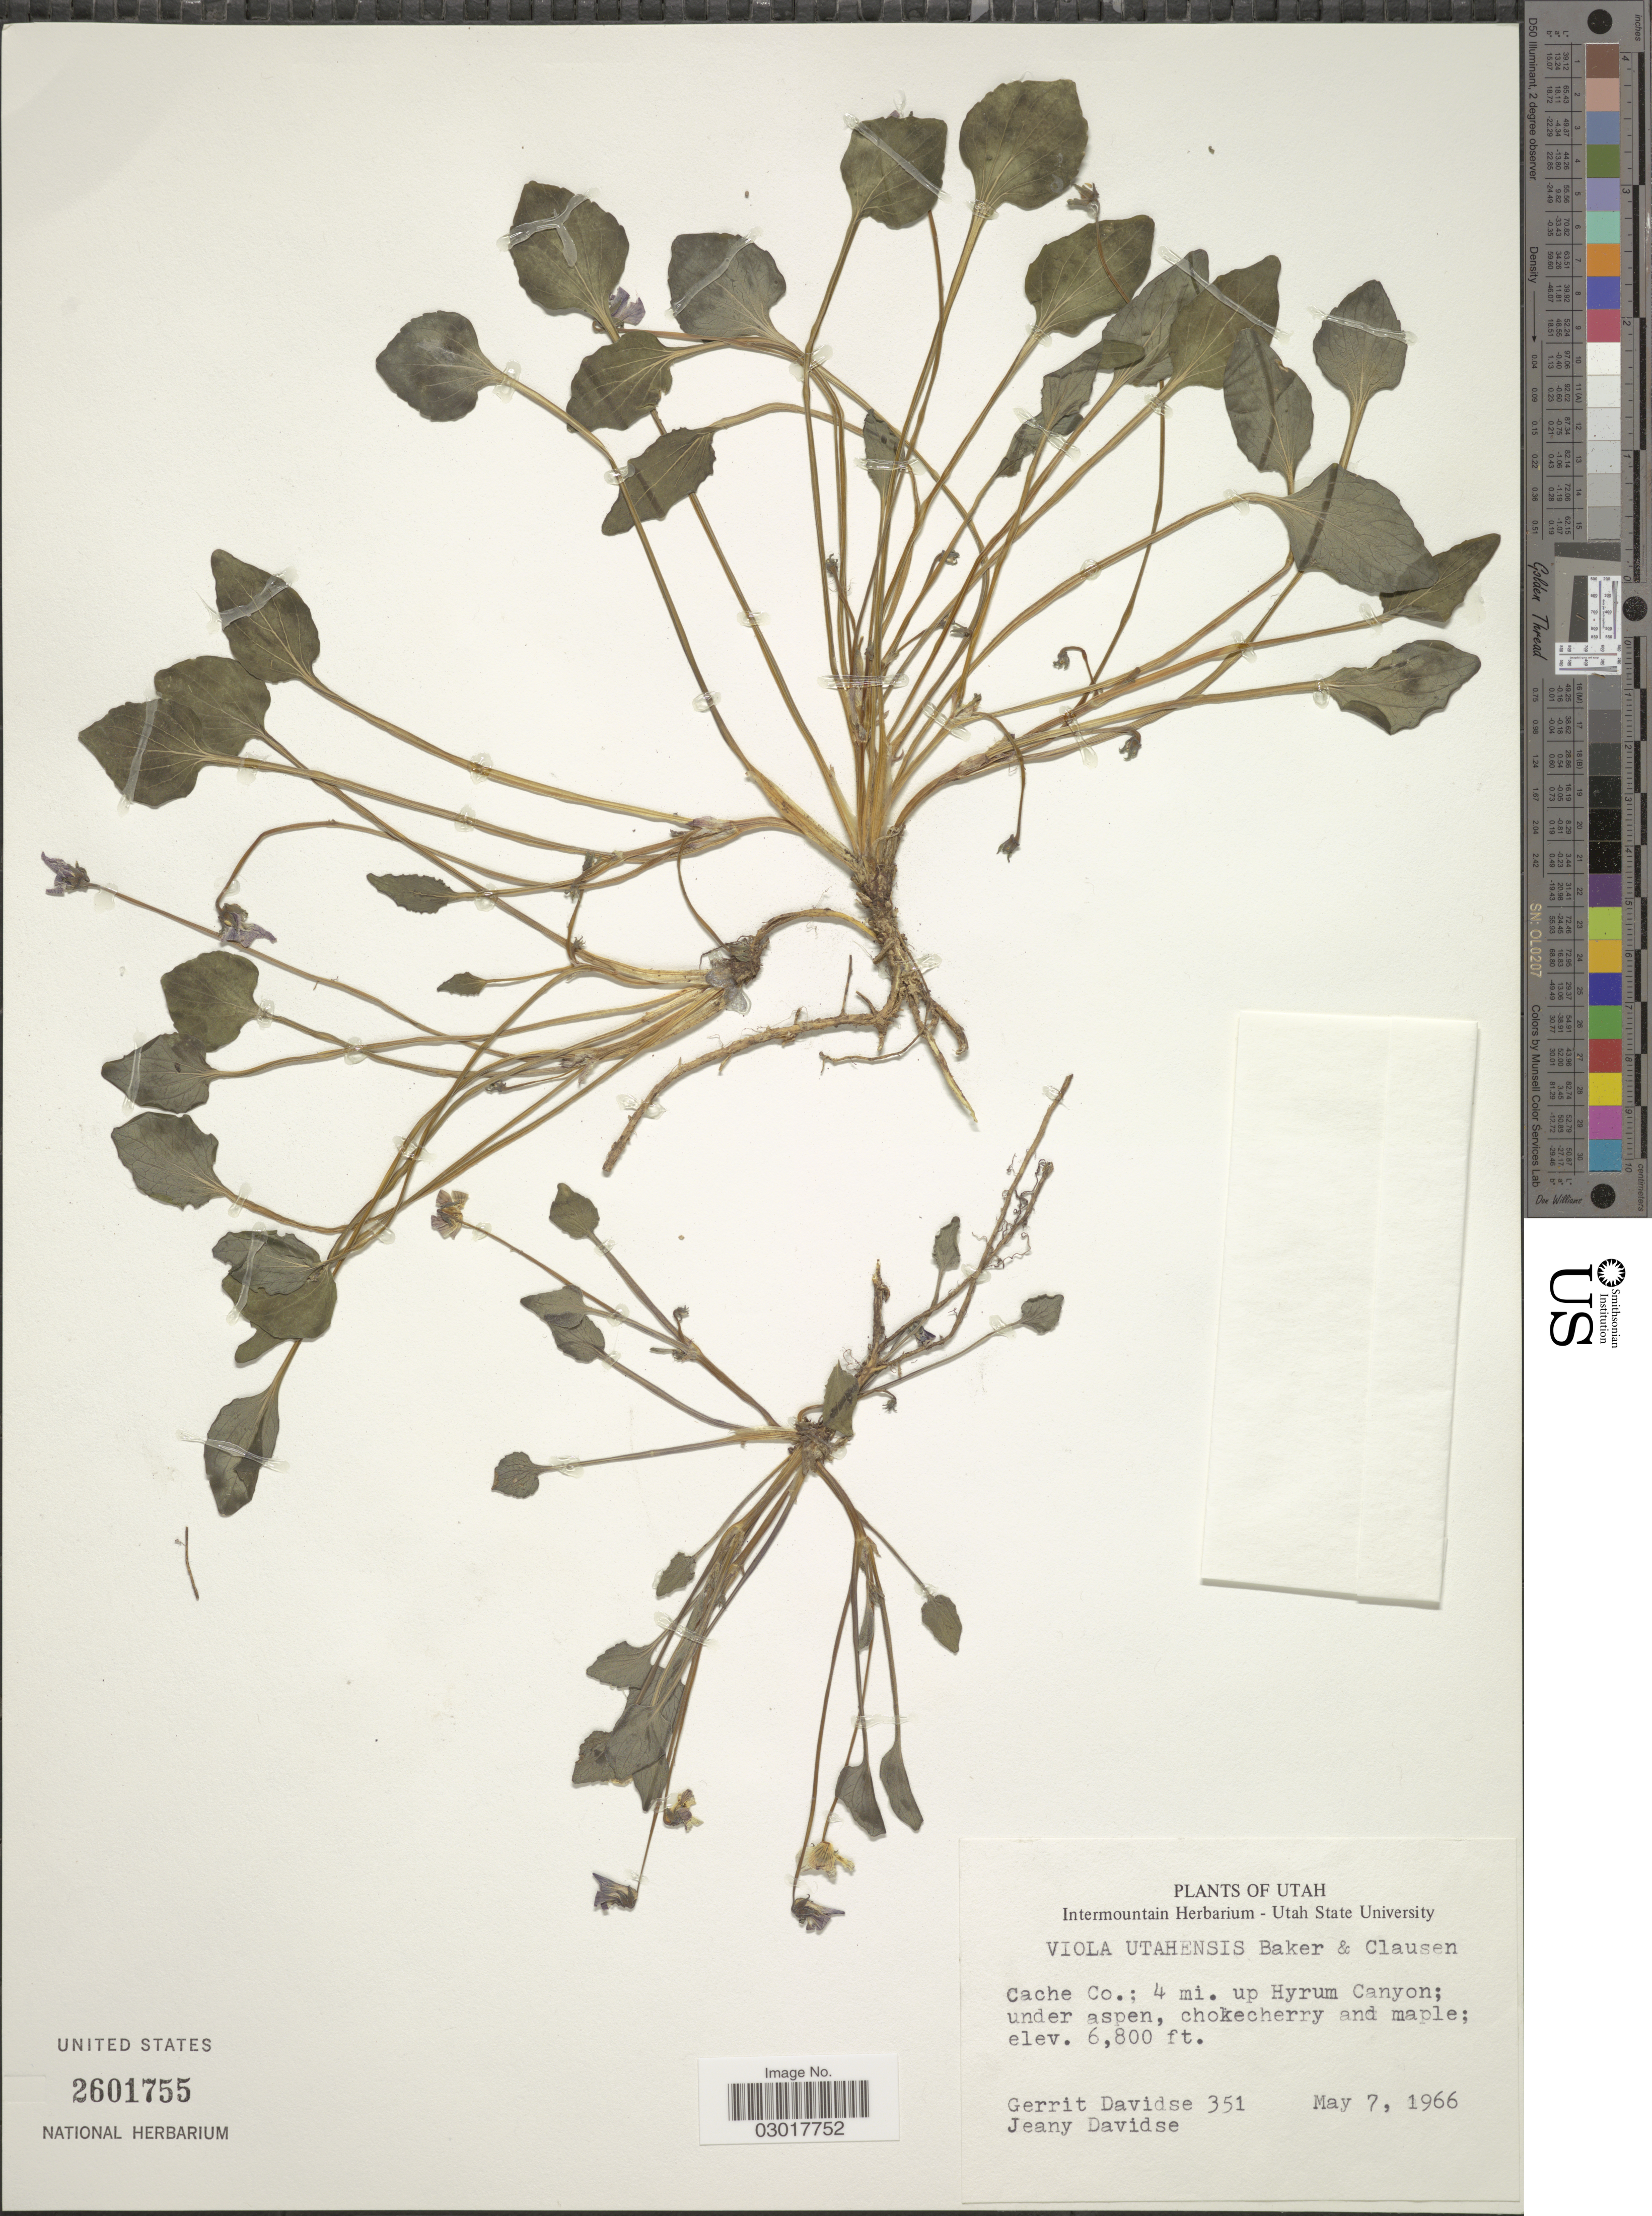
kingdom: Plantae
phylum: Tracheophyta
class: Magnoliopsida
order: Malpighiales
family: Violaceae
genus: Viola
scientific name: Viola utahensis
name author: M.S. Baker & J.C. Clausen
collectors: G. Davidse & J. Davidse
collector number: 351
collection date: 1966-05-07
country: United States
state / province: Utah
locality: Cache Co.; 4 mi. up Hyrum Canyon.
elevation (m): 2073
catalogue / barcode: US 2601755